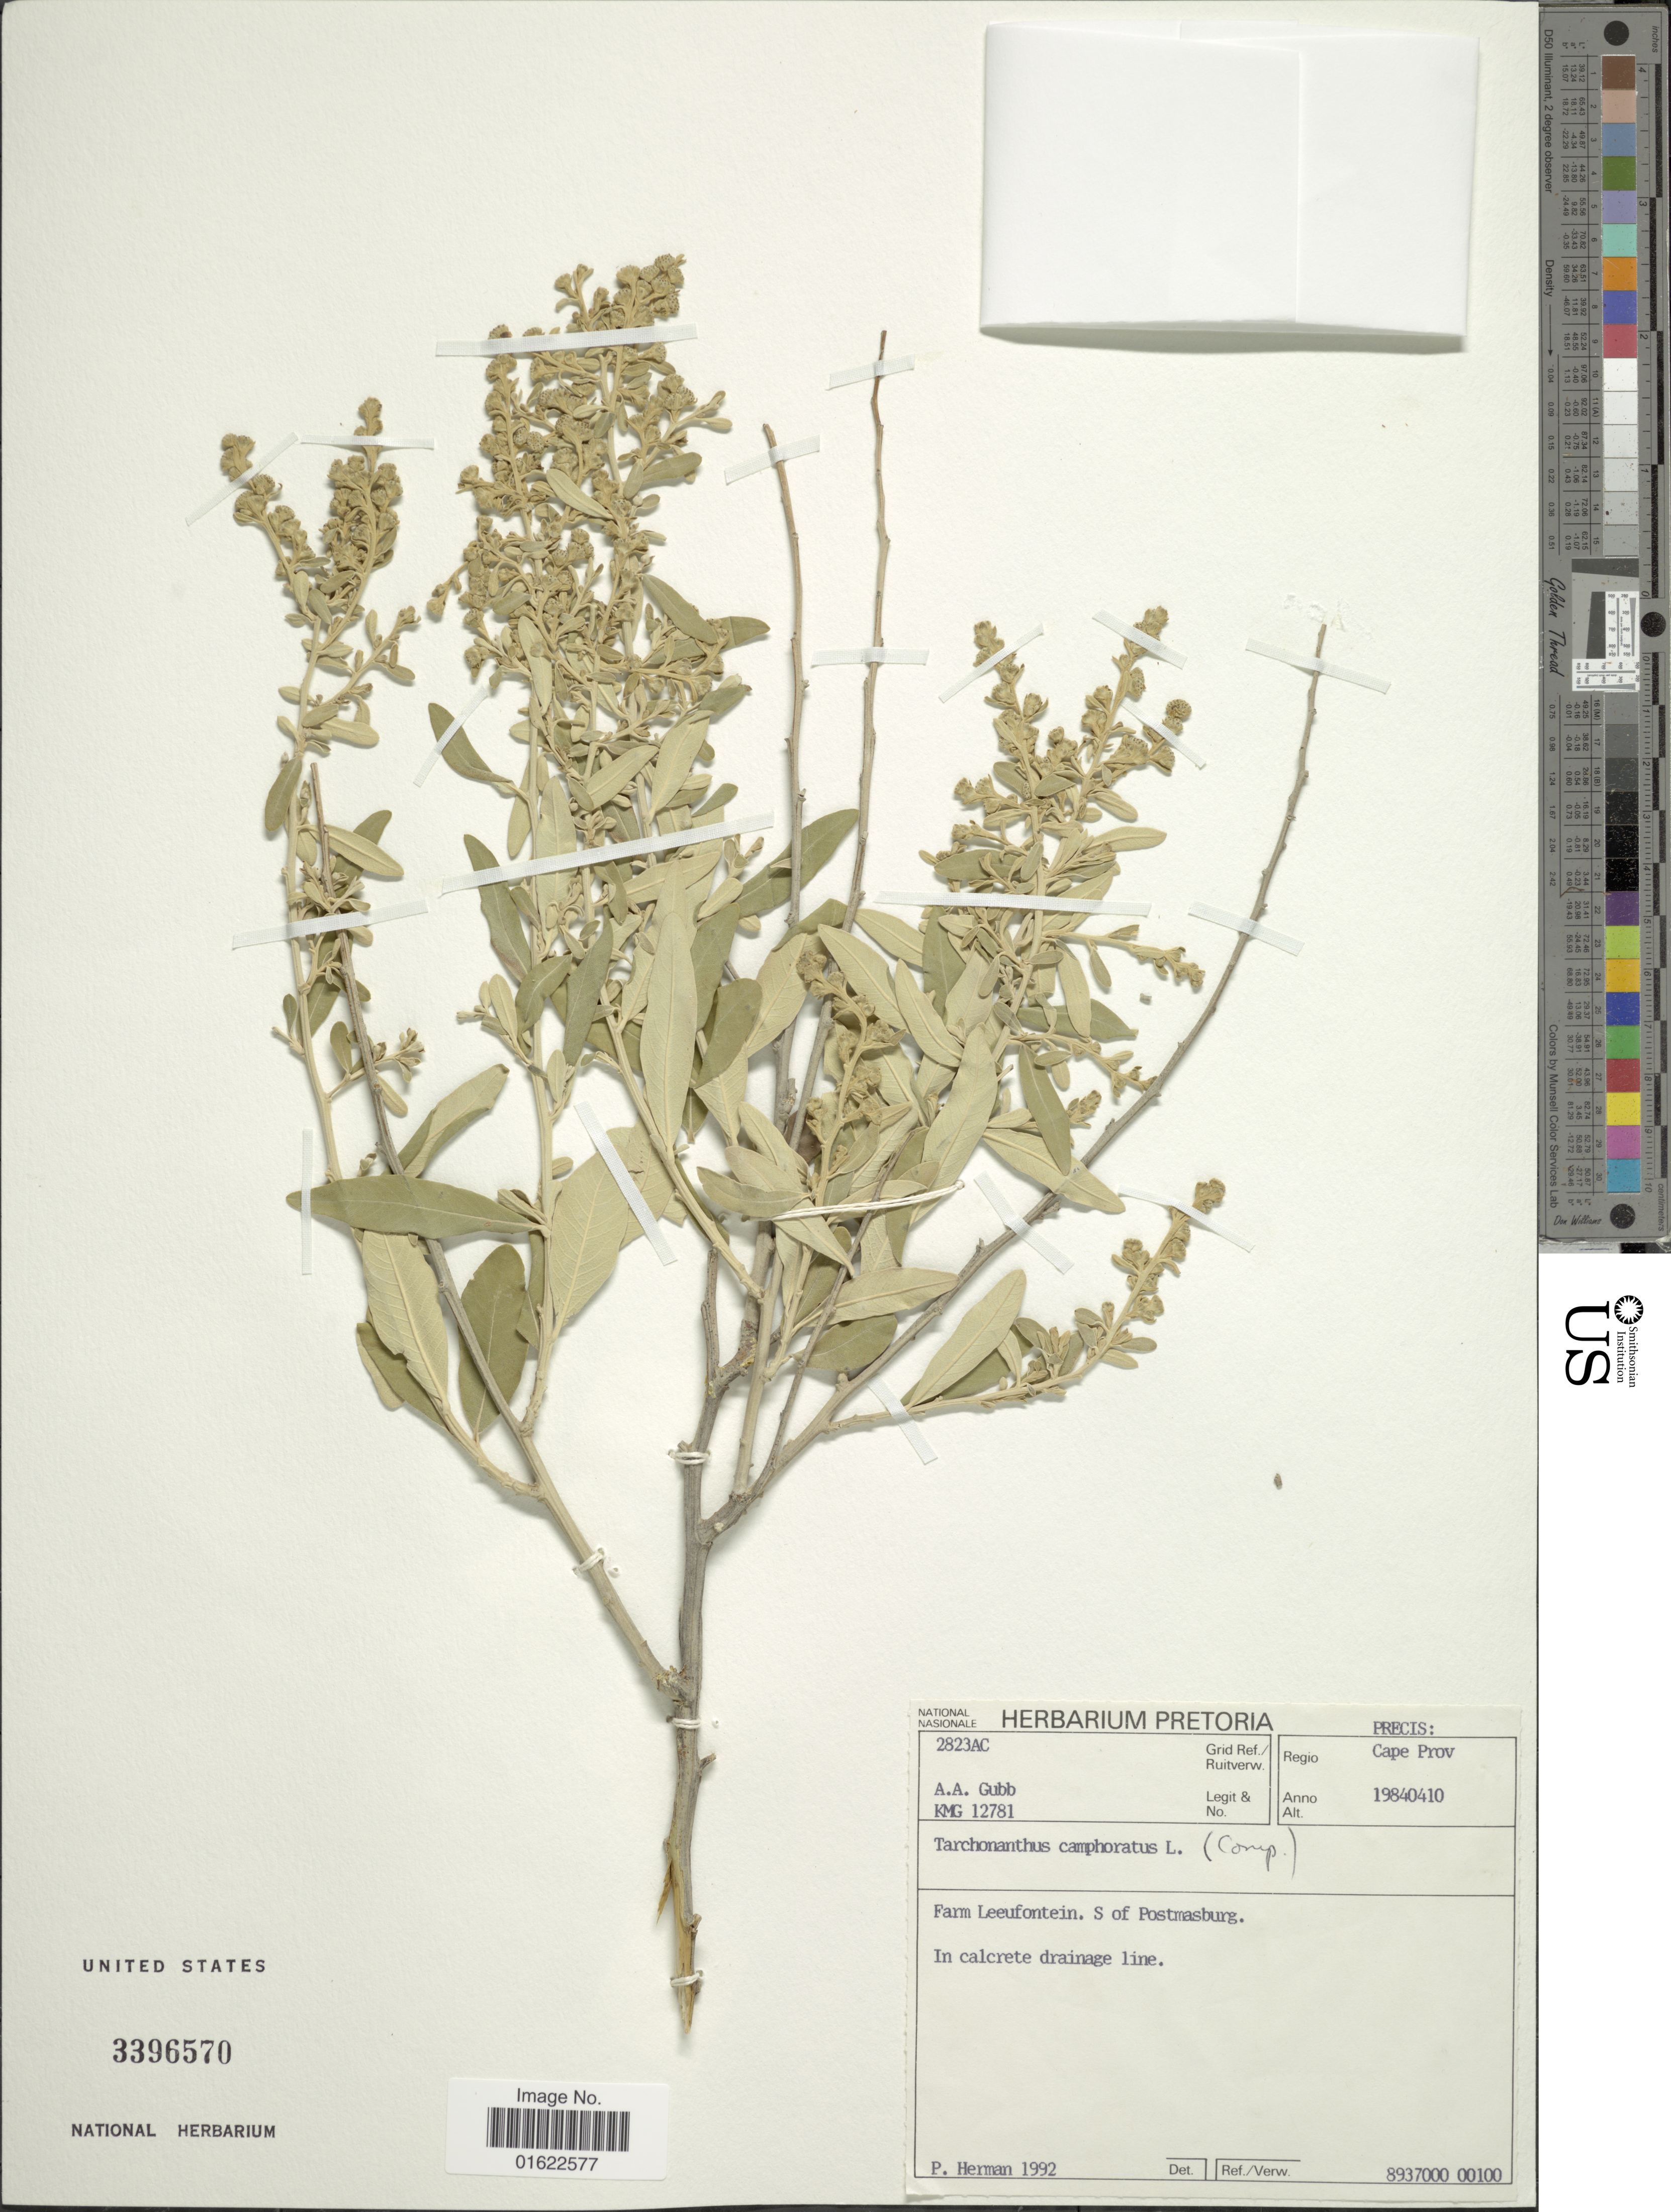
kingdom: Plantae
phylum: Tracheophyta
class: Magnoliopsida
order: Asterales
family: Asteraceae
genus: Tarchonanthus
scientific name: Tarchonanthus camphoratus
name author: L.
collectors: A. Gubb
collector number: KMG 12781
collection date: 1984-04-10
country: South Africa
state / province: Northern Cape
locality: Farm Leeufontein, S of Postmasburg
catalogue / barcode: US 3396570